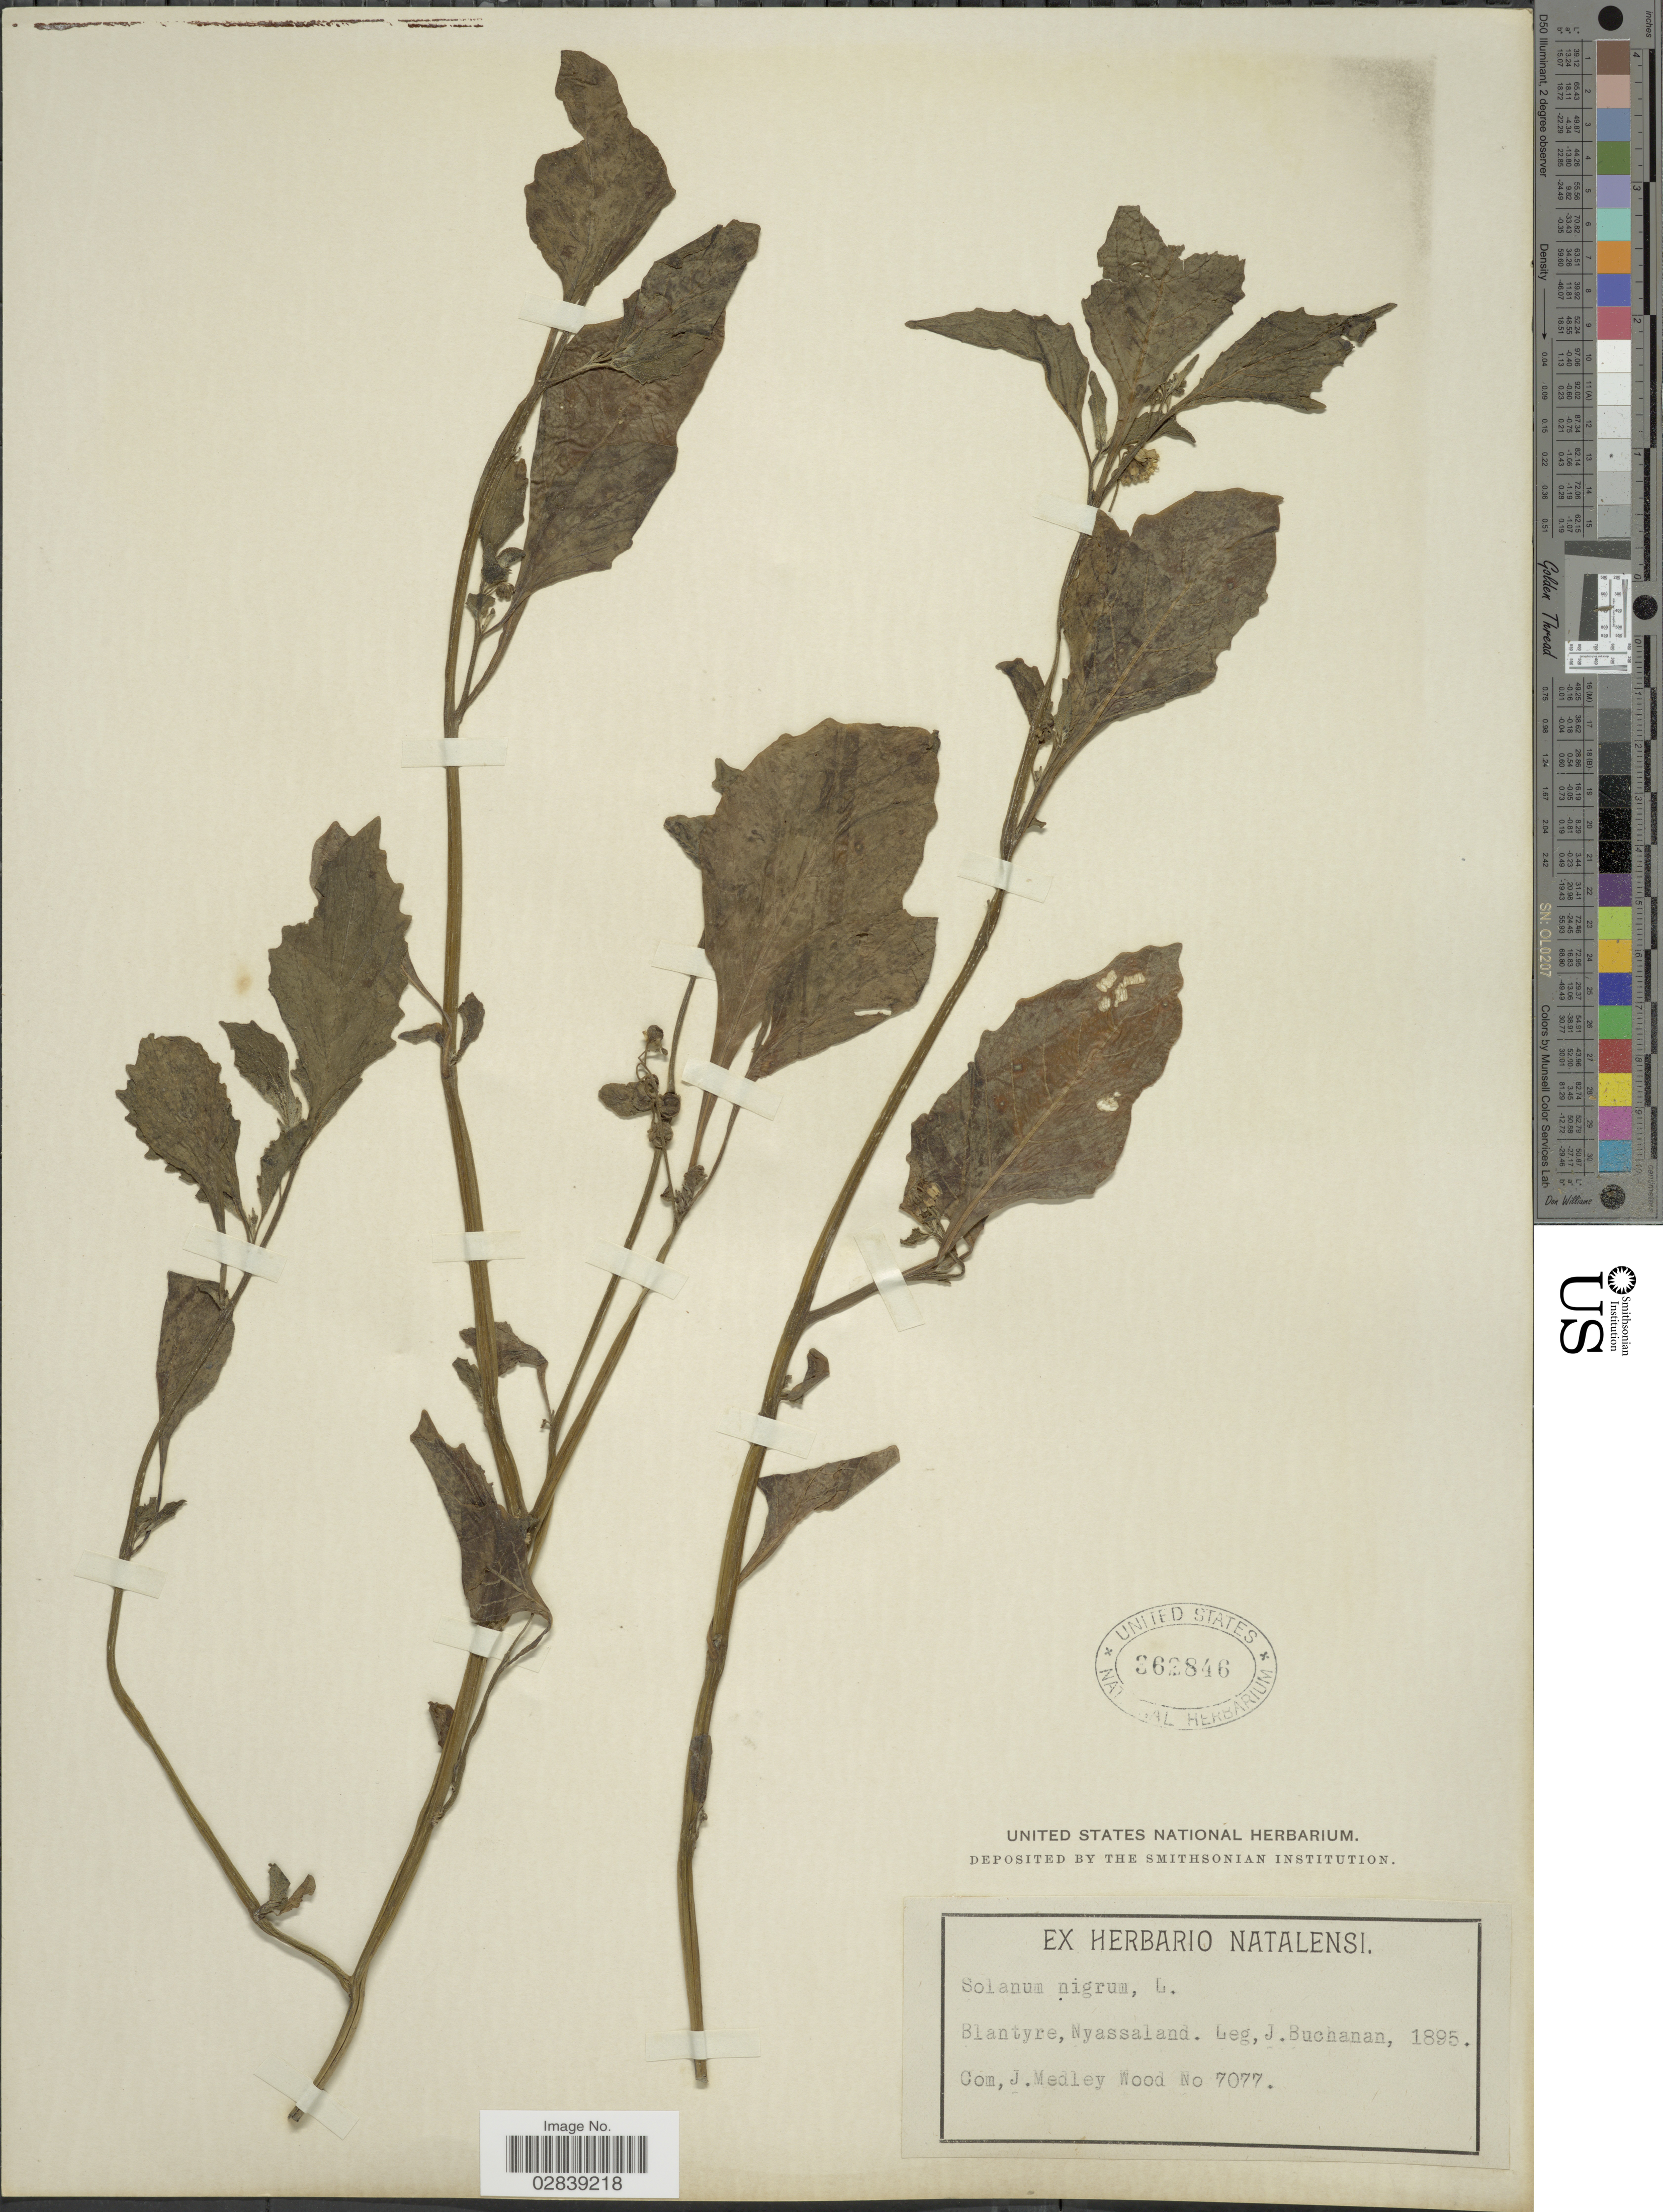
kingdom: Plantae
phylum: Tracheophyta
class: Magnoliopsida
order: Solanales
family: Solanaceae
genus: Solanum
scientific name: Solanum nigrum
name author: L.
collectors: J. Buchanan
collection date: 1895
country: Malawi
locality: Blantyre, Nyassaland.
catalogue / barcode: US 362846